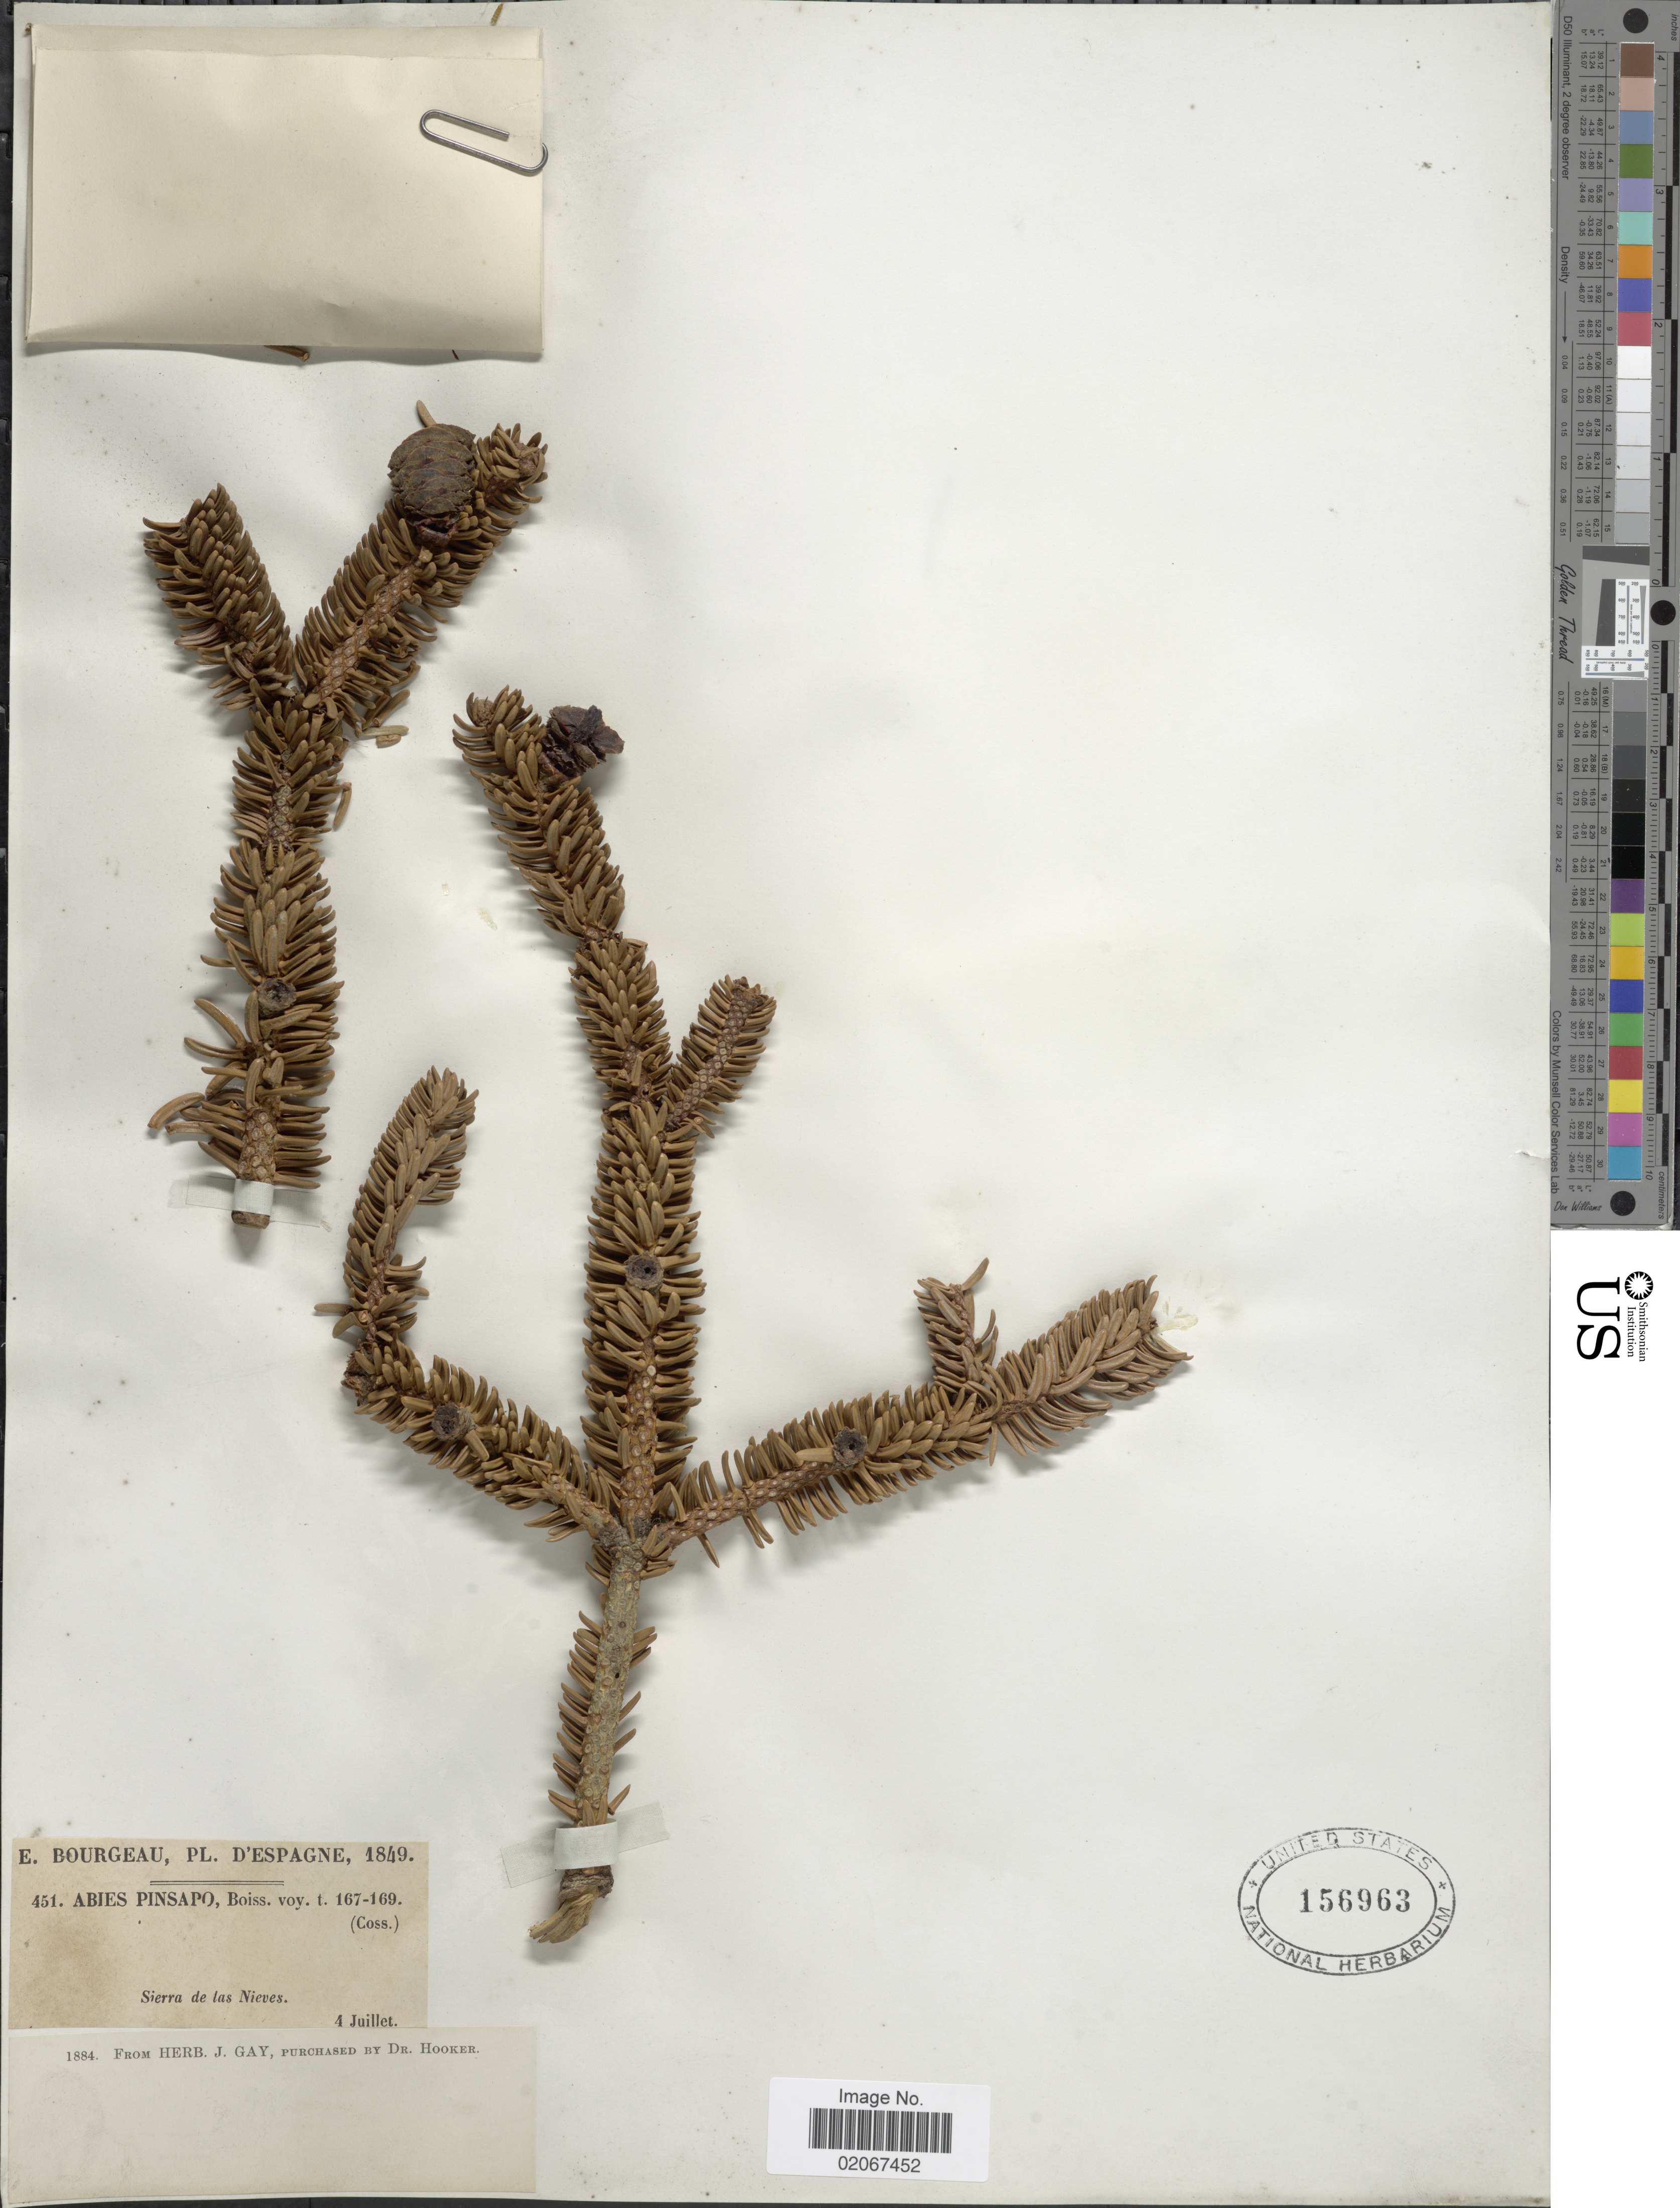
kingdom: Plantae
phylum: Tracheophyta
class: Pinopsida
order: Pinales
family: Pinaceae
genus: Abies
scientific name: Abies pinsapo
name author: Boiss.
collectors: E. Bourgeau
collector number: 451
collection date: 1849-07-04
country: Spain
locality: D'Espagne. Sierra de las Nievas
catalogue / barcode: US 156963